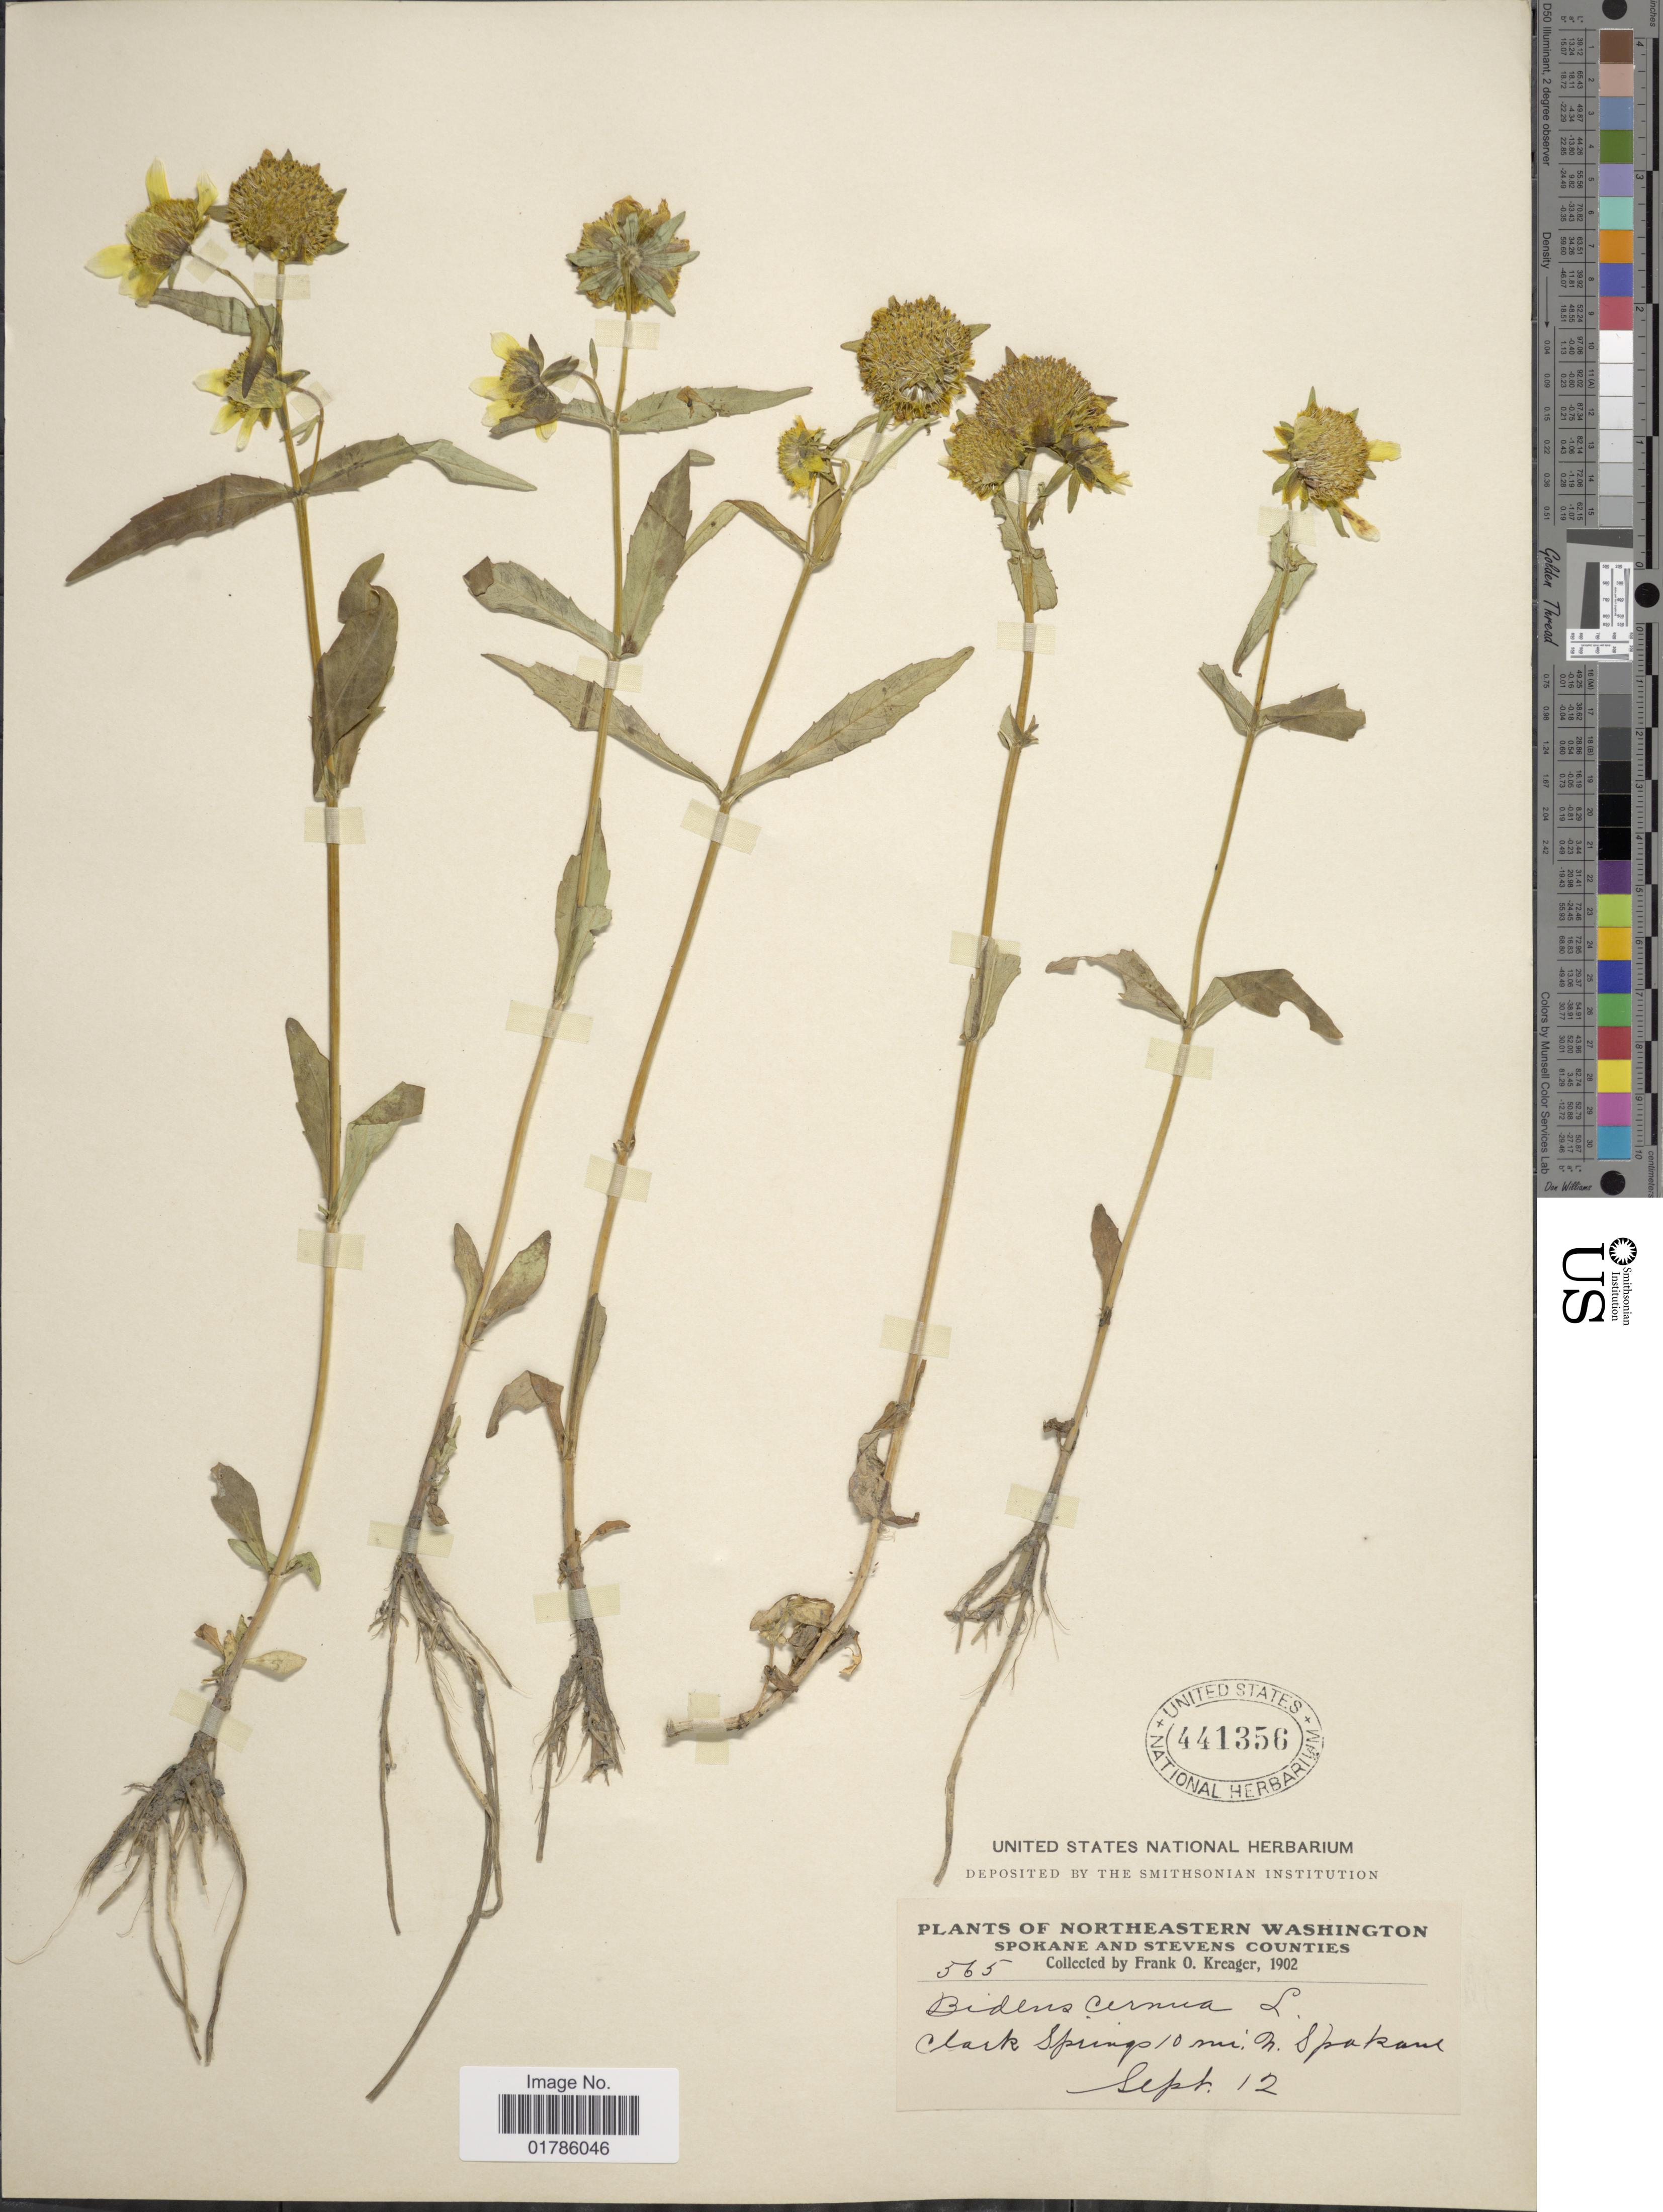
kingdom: Plantae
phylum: Tracheophyta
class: Magnoliopsida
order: Asterales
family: Asteraceae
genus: Bidens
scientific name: Bidens cernua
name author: L.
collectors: F. Kreager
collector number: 565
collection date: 1902-09-12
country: United States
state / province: Washington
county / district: Spokane / Stevens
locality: Northeastern Washington, Spokane and Stevens Counties, Clark Springs 10 mi. N. Spokane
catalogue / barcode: US 441356